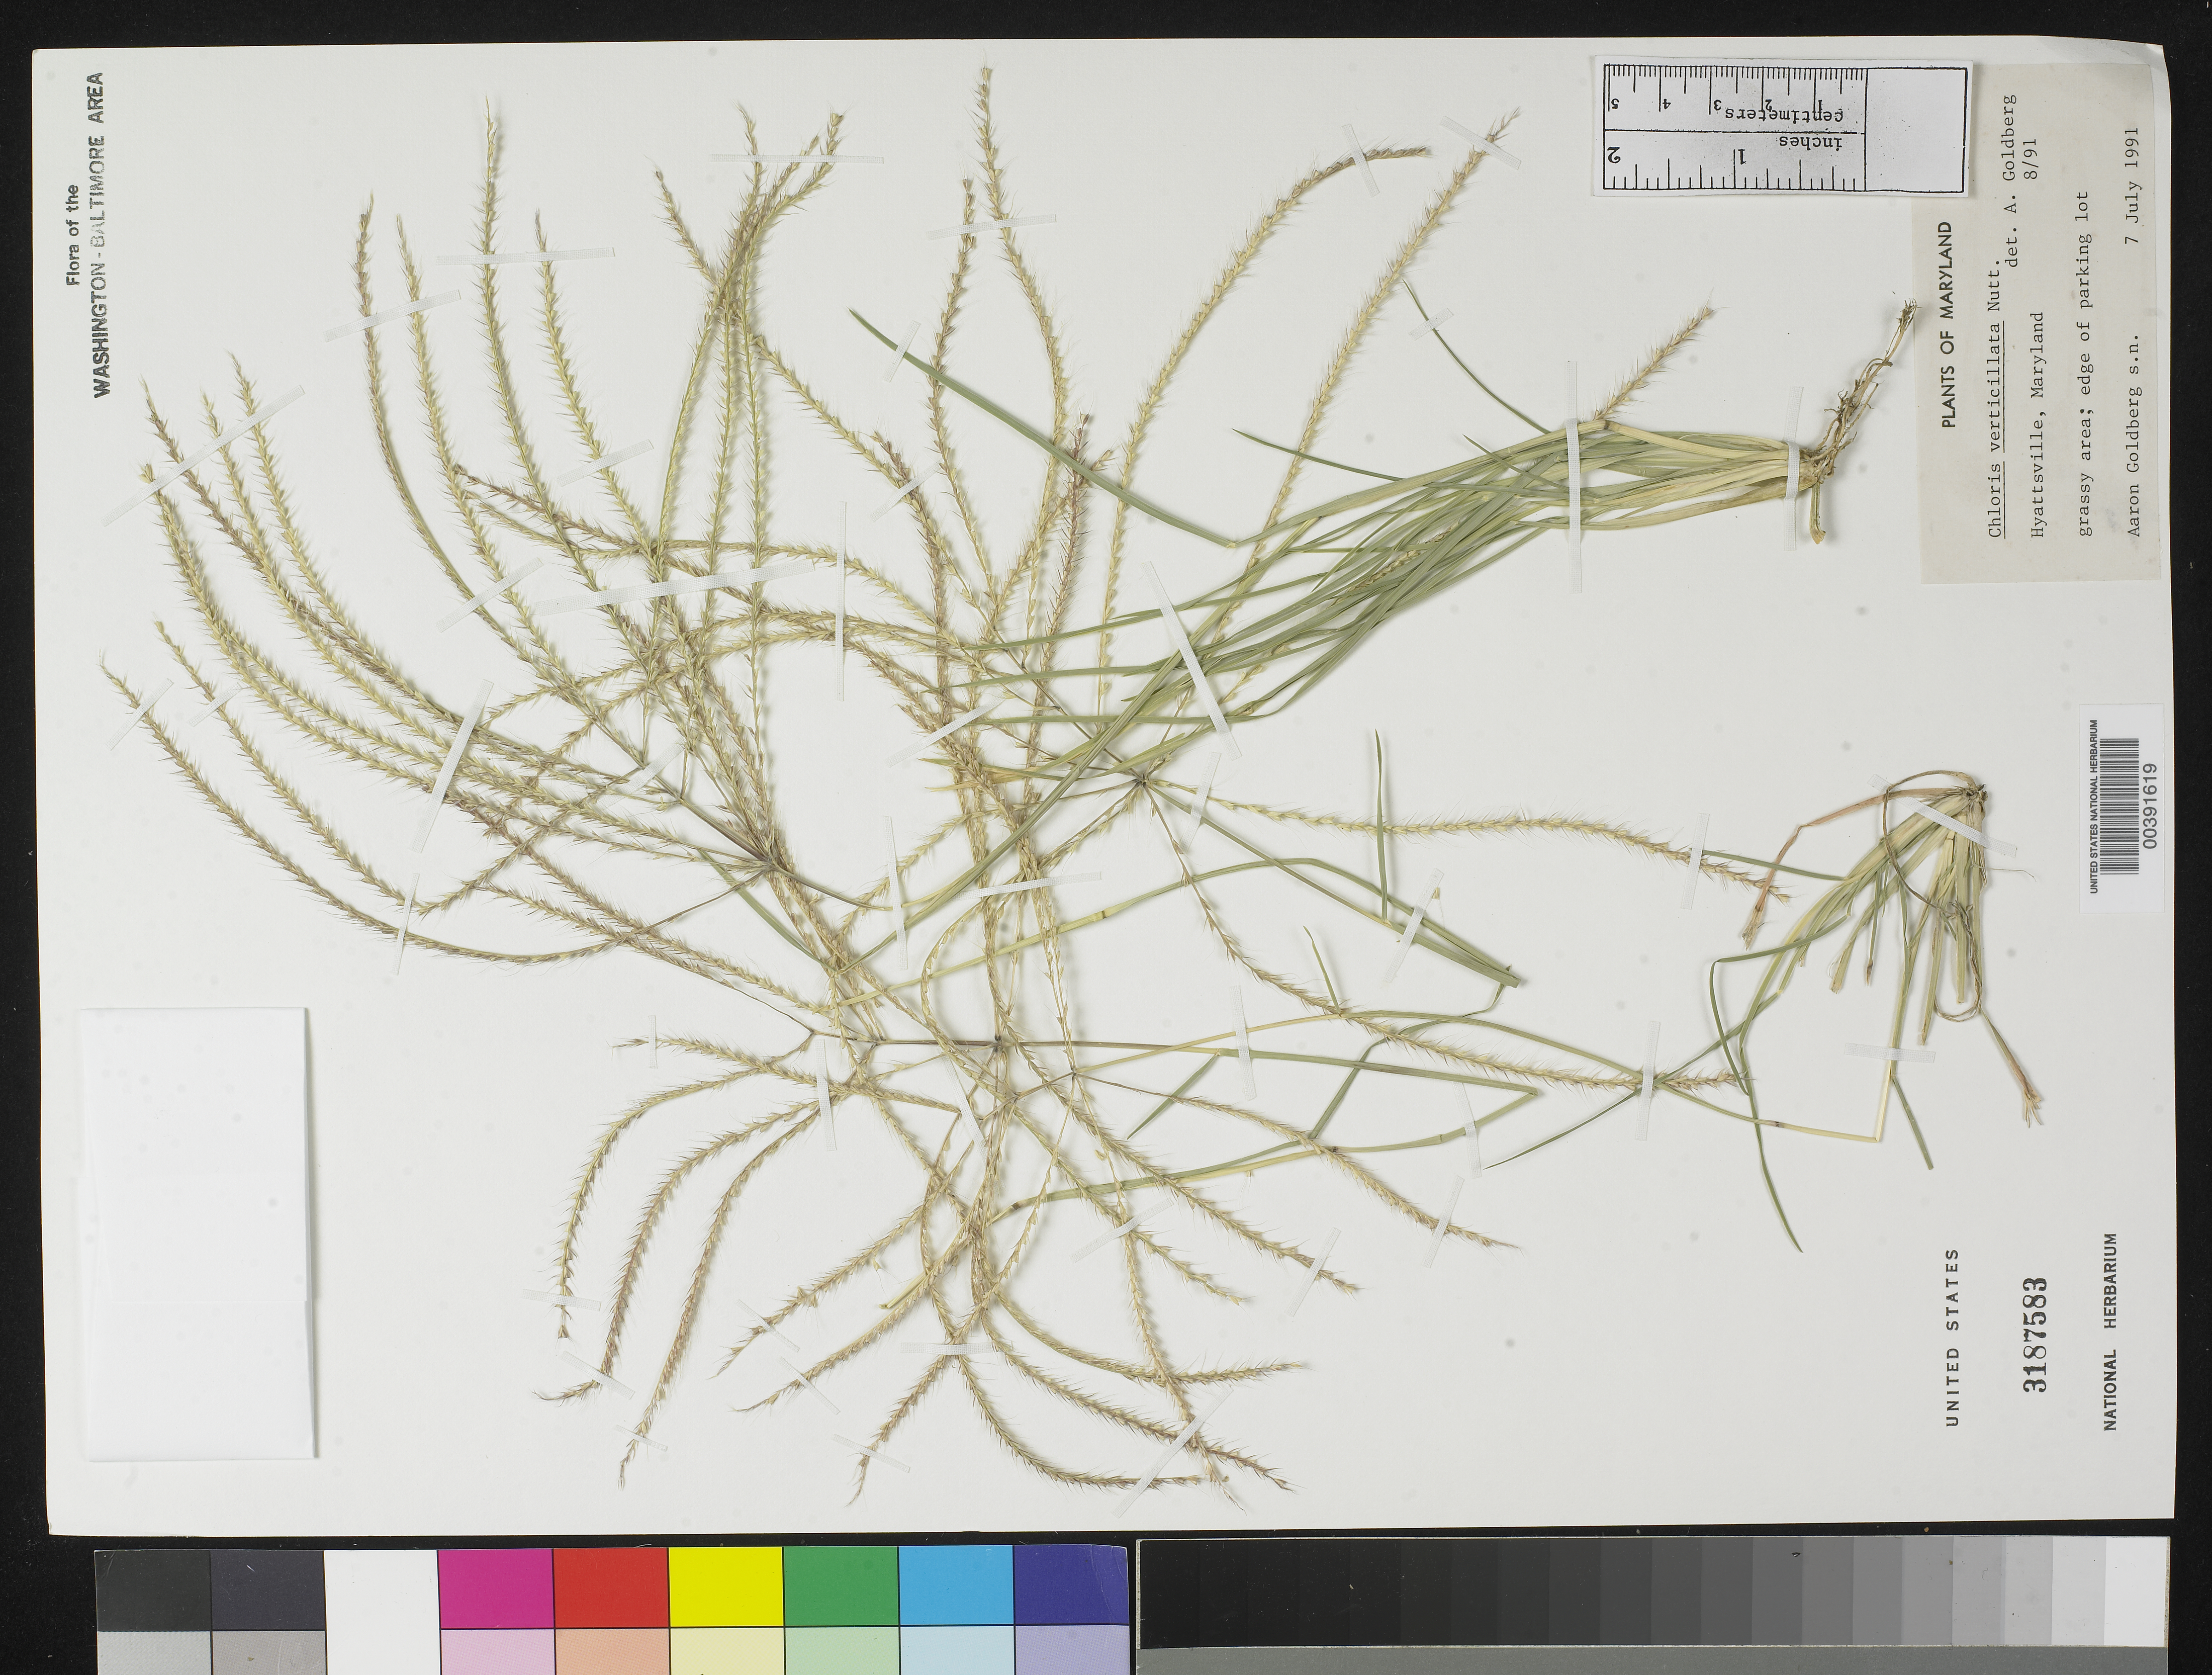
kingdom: Plantae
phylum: Tracheophyta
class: Liliopsida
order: Poales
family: Poaceae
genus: Chloris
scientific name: Chloris verticillata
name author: Nutt.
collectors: A. Goldberg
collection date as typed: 07 Jul 1991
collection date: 1991-07-07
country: United States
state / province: Maryland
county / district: Prince George's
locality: Hyattsville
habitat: Grassy area, near edge of parking lot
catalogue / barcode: US 3187583